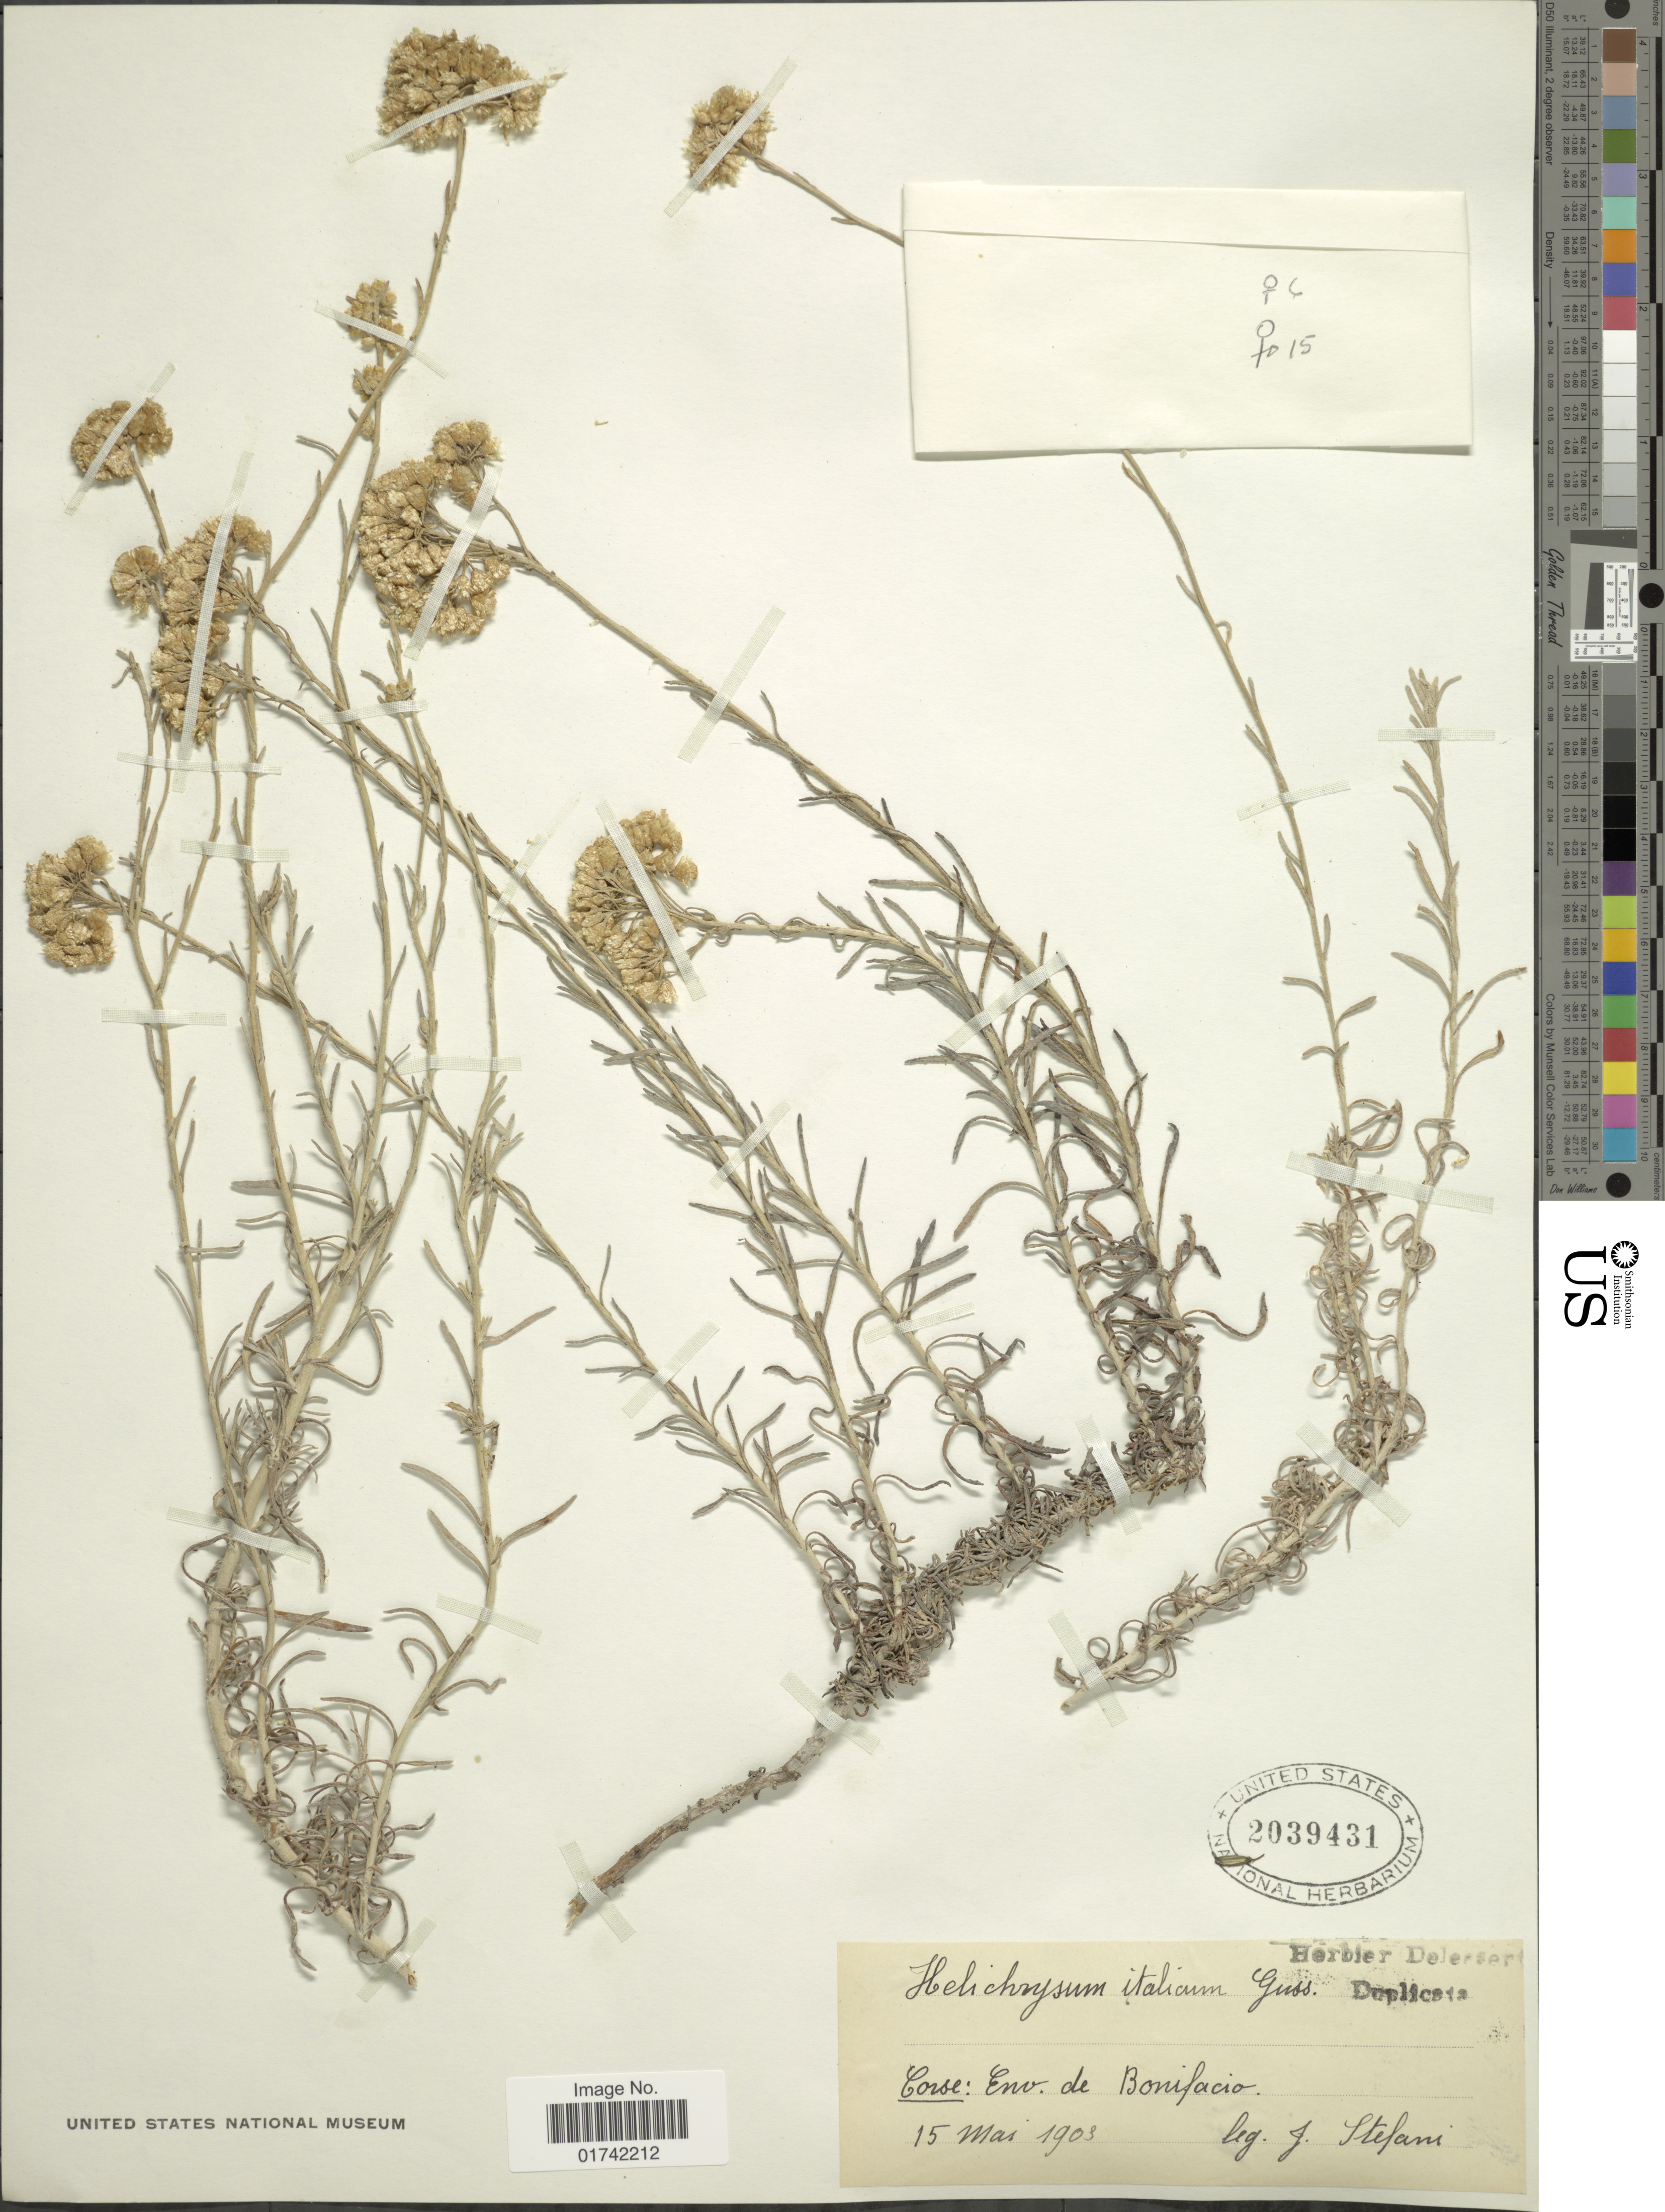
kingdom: Plantae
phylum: Tracheophyta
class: Magnoliopsida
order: Asterales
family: Asteraceae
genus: Helichrysum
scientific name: Helichrysum italicum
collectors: J. Stefani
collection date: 1903-05-15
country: France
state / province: Corsica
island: Corse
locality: Env. de Bonifacio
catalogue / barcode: US 2039431